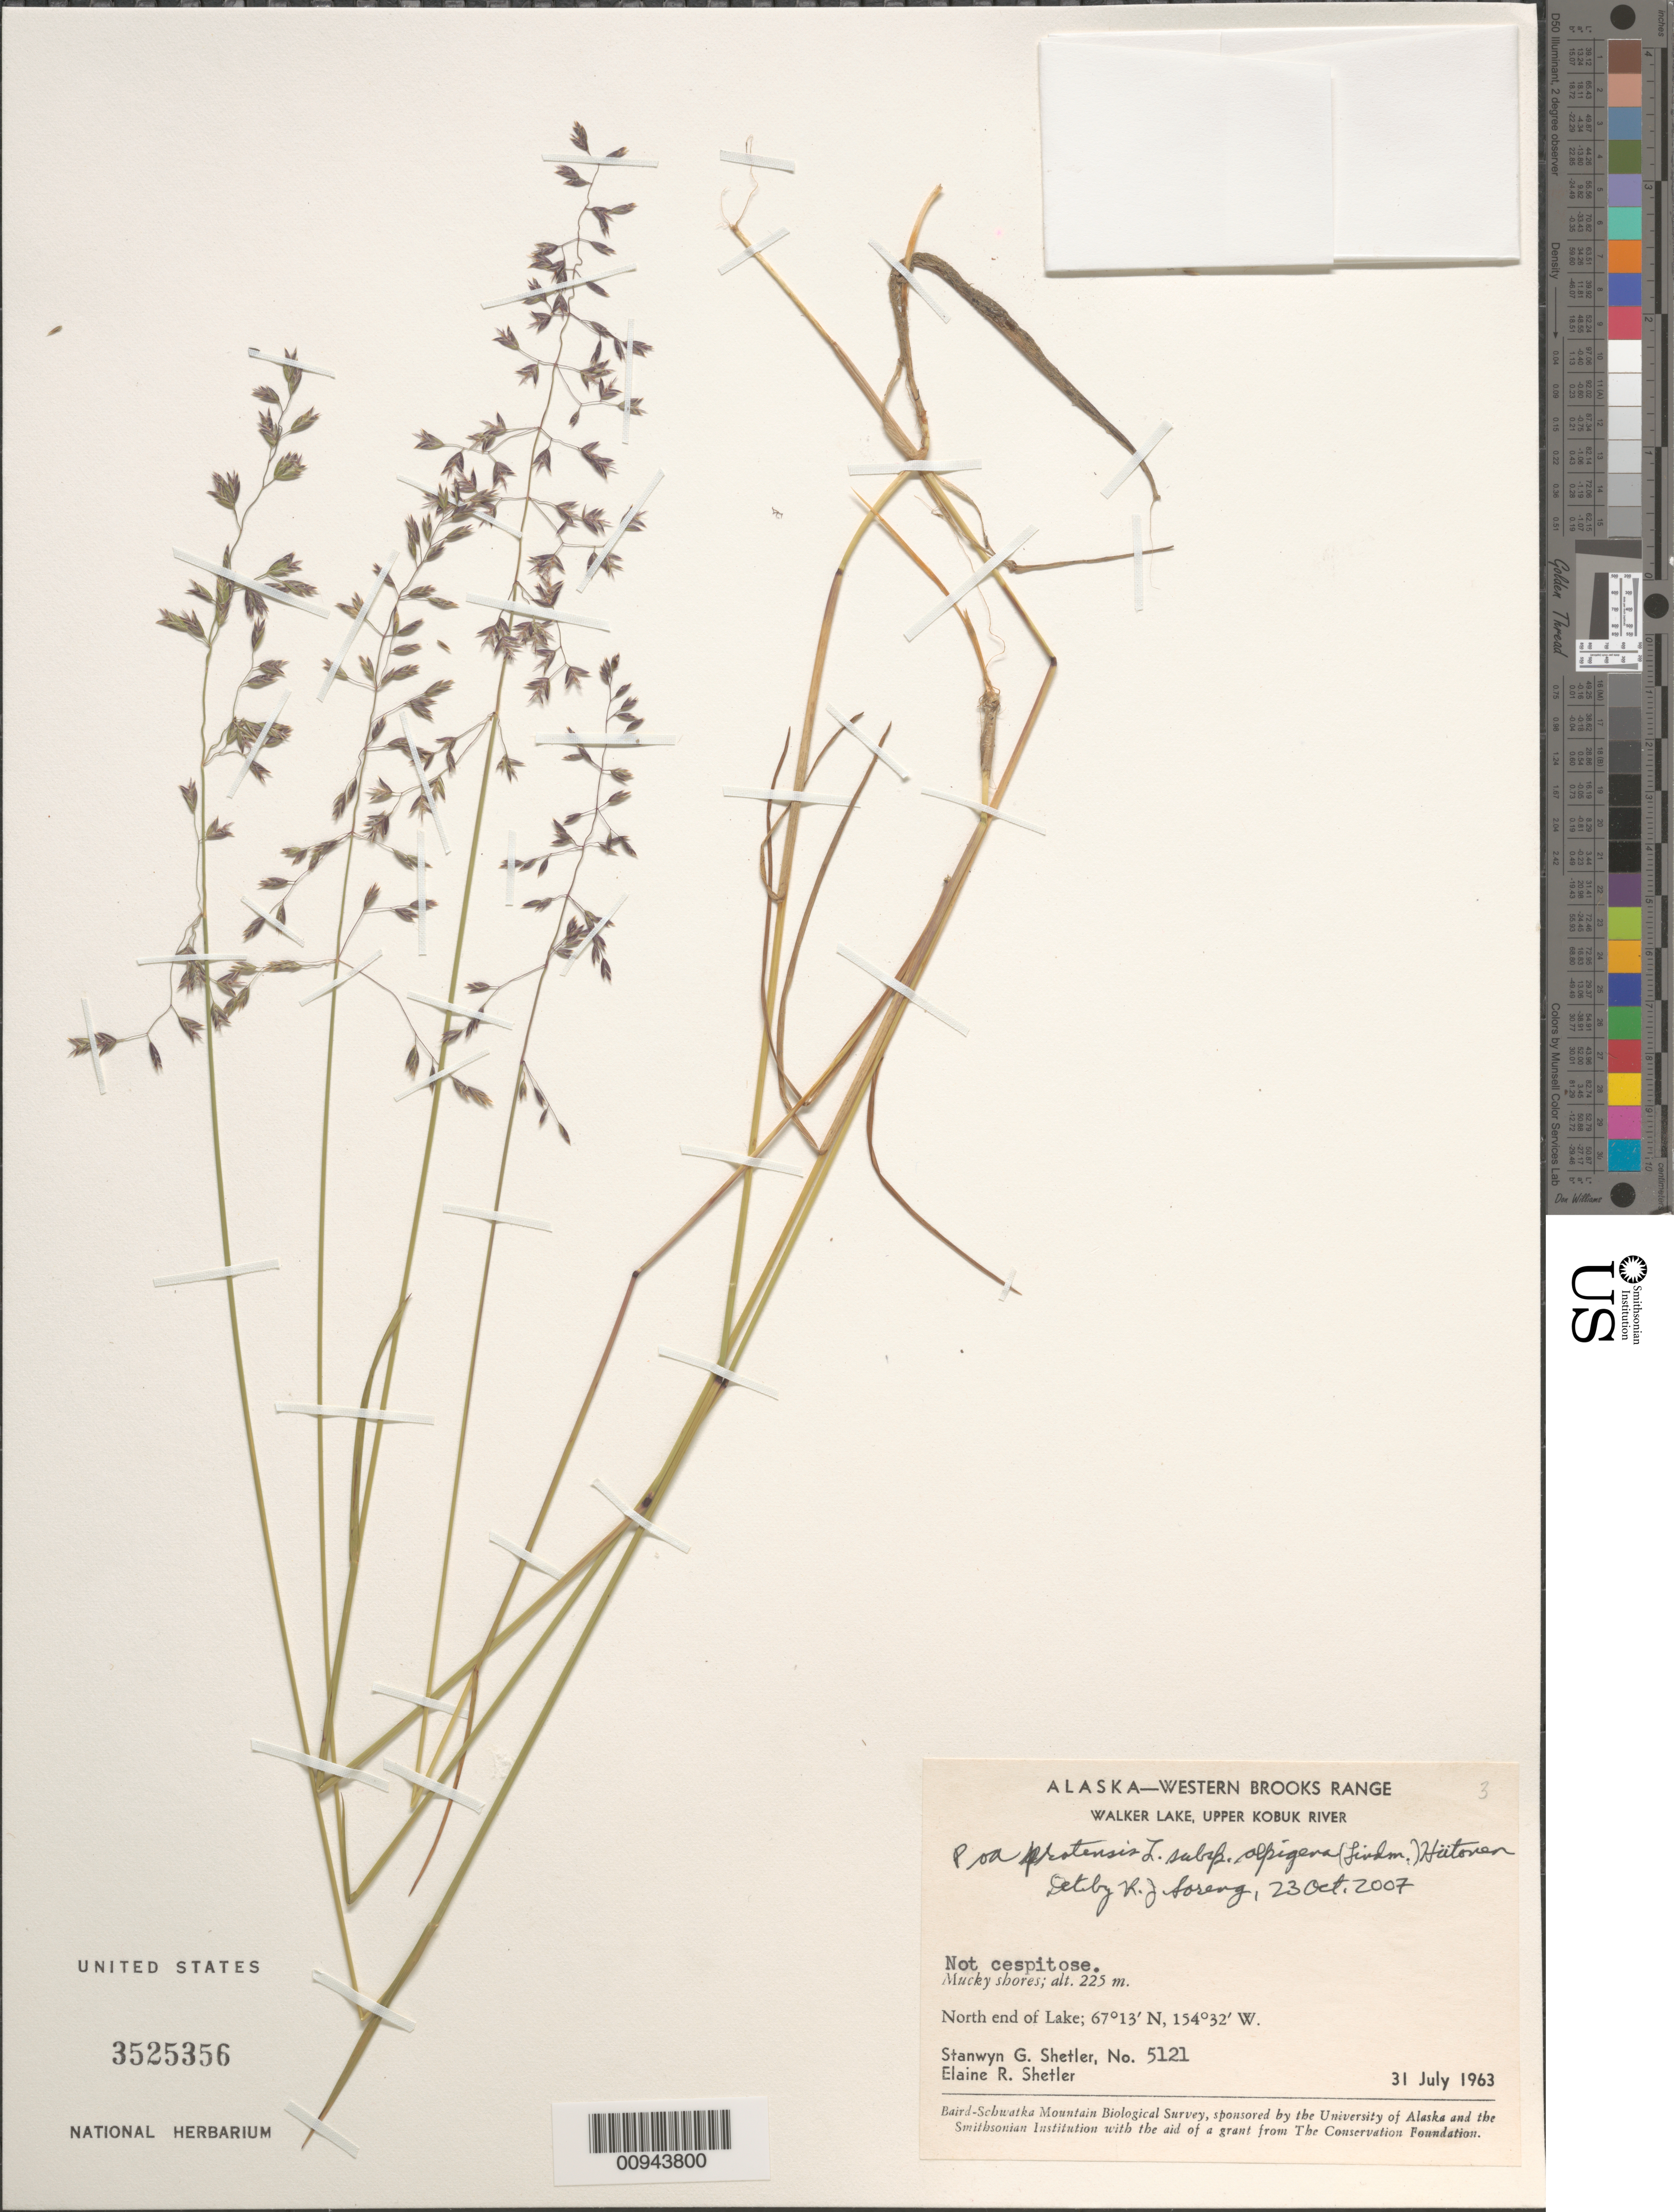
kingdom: Plantae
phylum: Tracheophyta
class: Liliopsida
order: Poales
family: Poaceae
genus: Poa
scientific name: Poa pratensis subsp. alpigena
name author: (Lindm.) Hiitonen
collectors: S. Shetler & E. R. Shetler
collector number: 5121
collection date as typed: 31 Jul 1963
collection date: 1963-07-31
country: United States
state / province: Alaska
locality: North end of Walker Lake. Western Brooks Range, Upper Kobuk River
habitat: Mucky shores.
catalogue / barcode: US 3525356